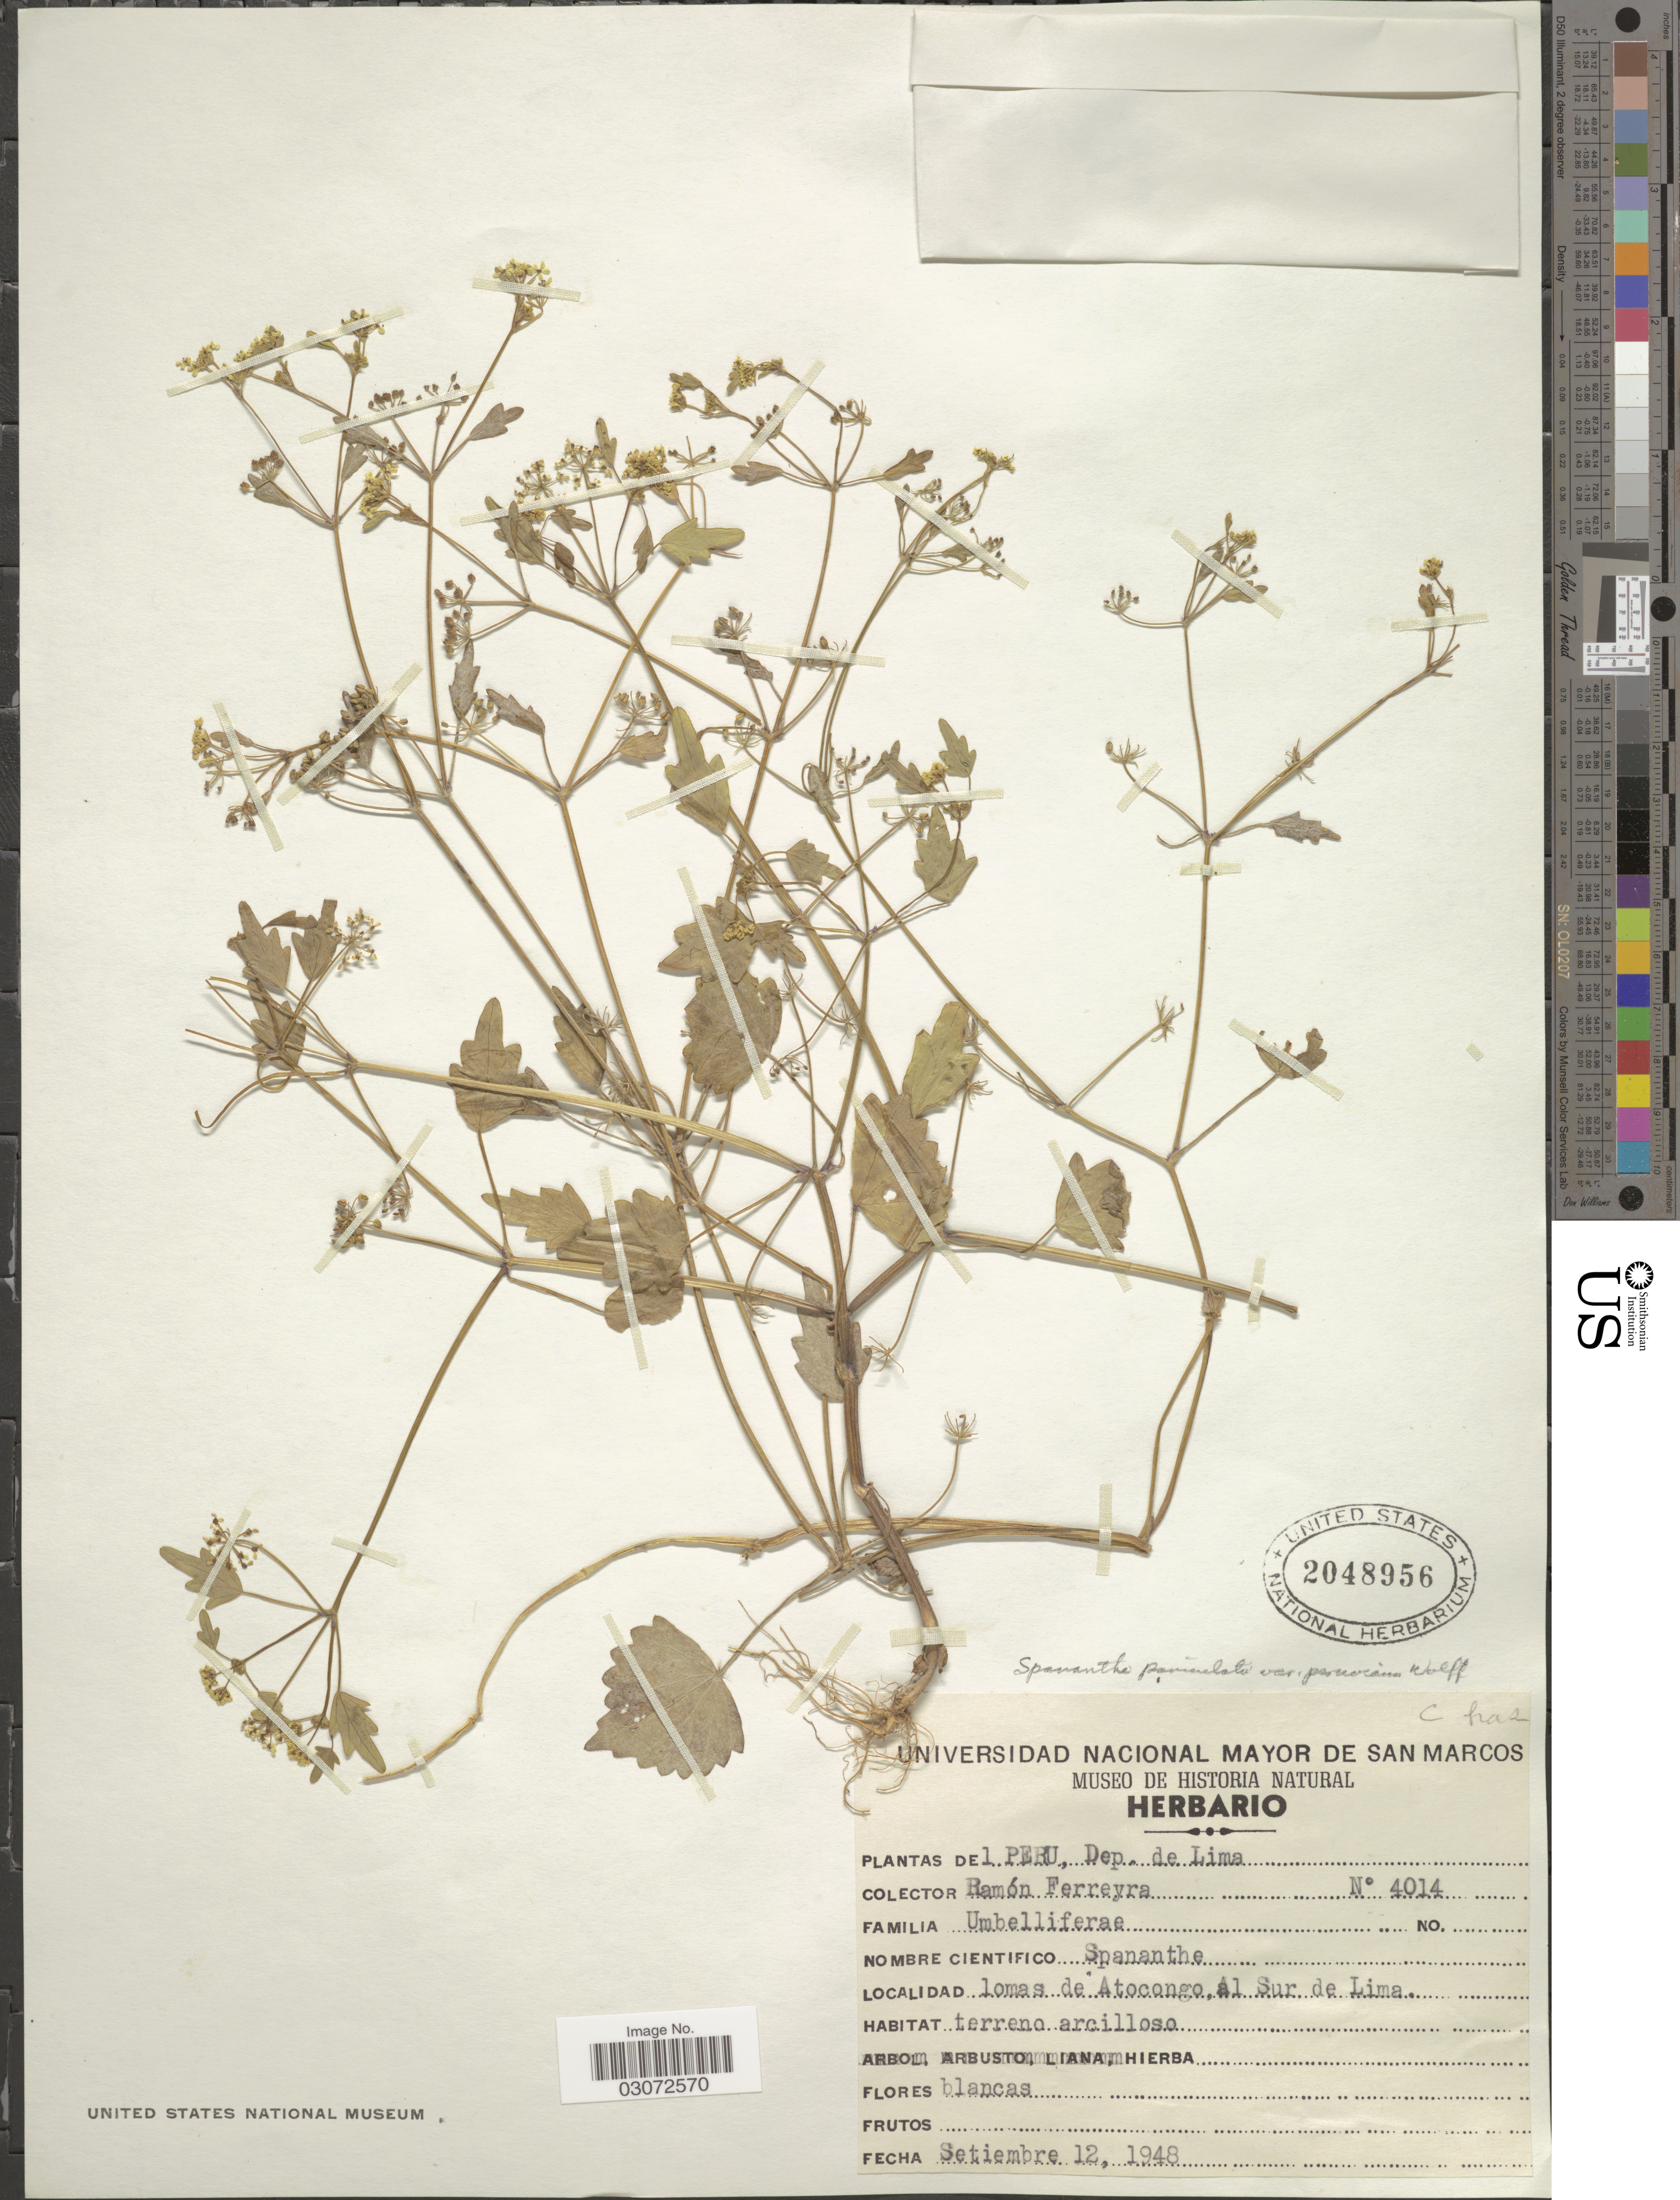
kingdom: Plantae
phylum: Tracheophyta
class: Magnoliopsida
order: Apiales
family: Apiaceae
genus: Spananthe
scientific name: Spananthe paniculata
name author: Jacq.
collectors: R. A. Ferreyra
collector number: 4014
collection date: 1948-09-12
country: Peru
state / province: Lima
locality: Dep. de Lima. Lomas de Atocongo al Sur de Lima.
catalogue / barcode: US 2048956